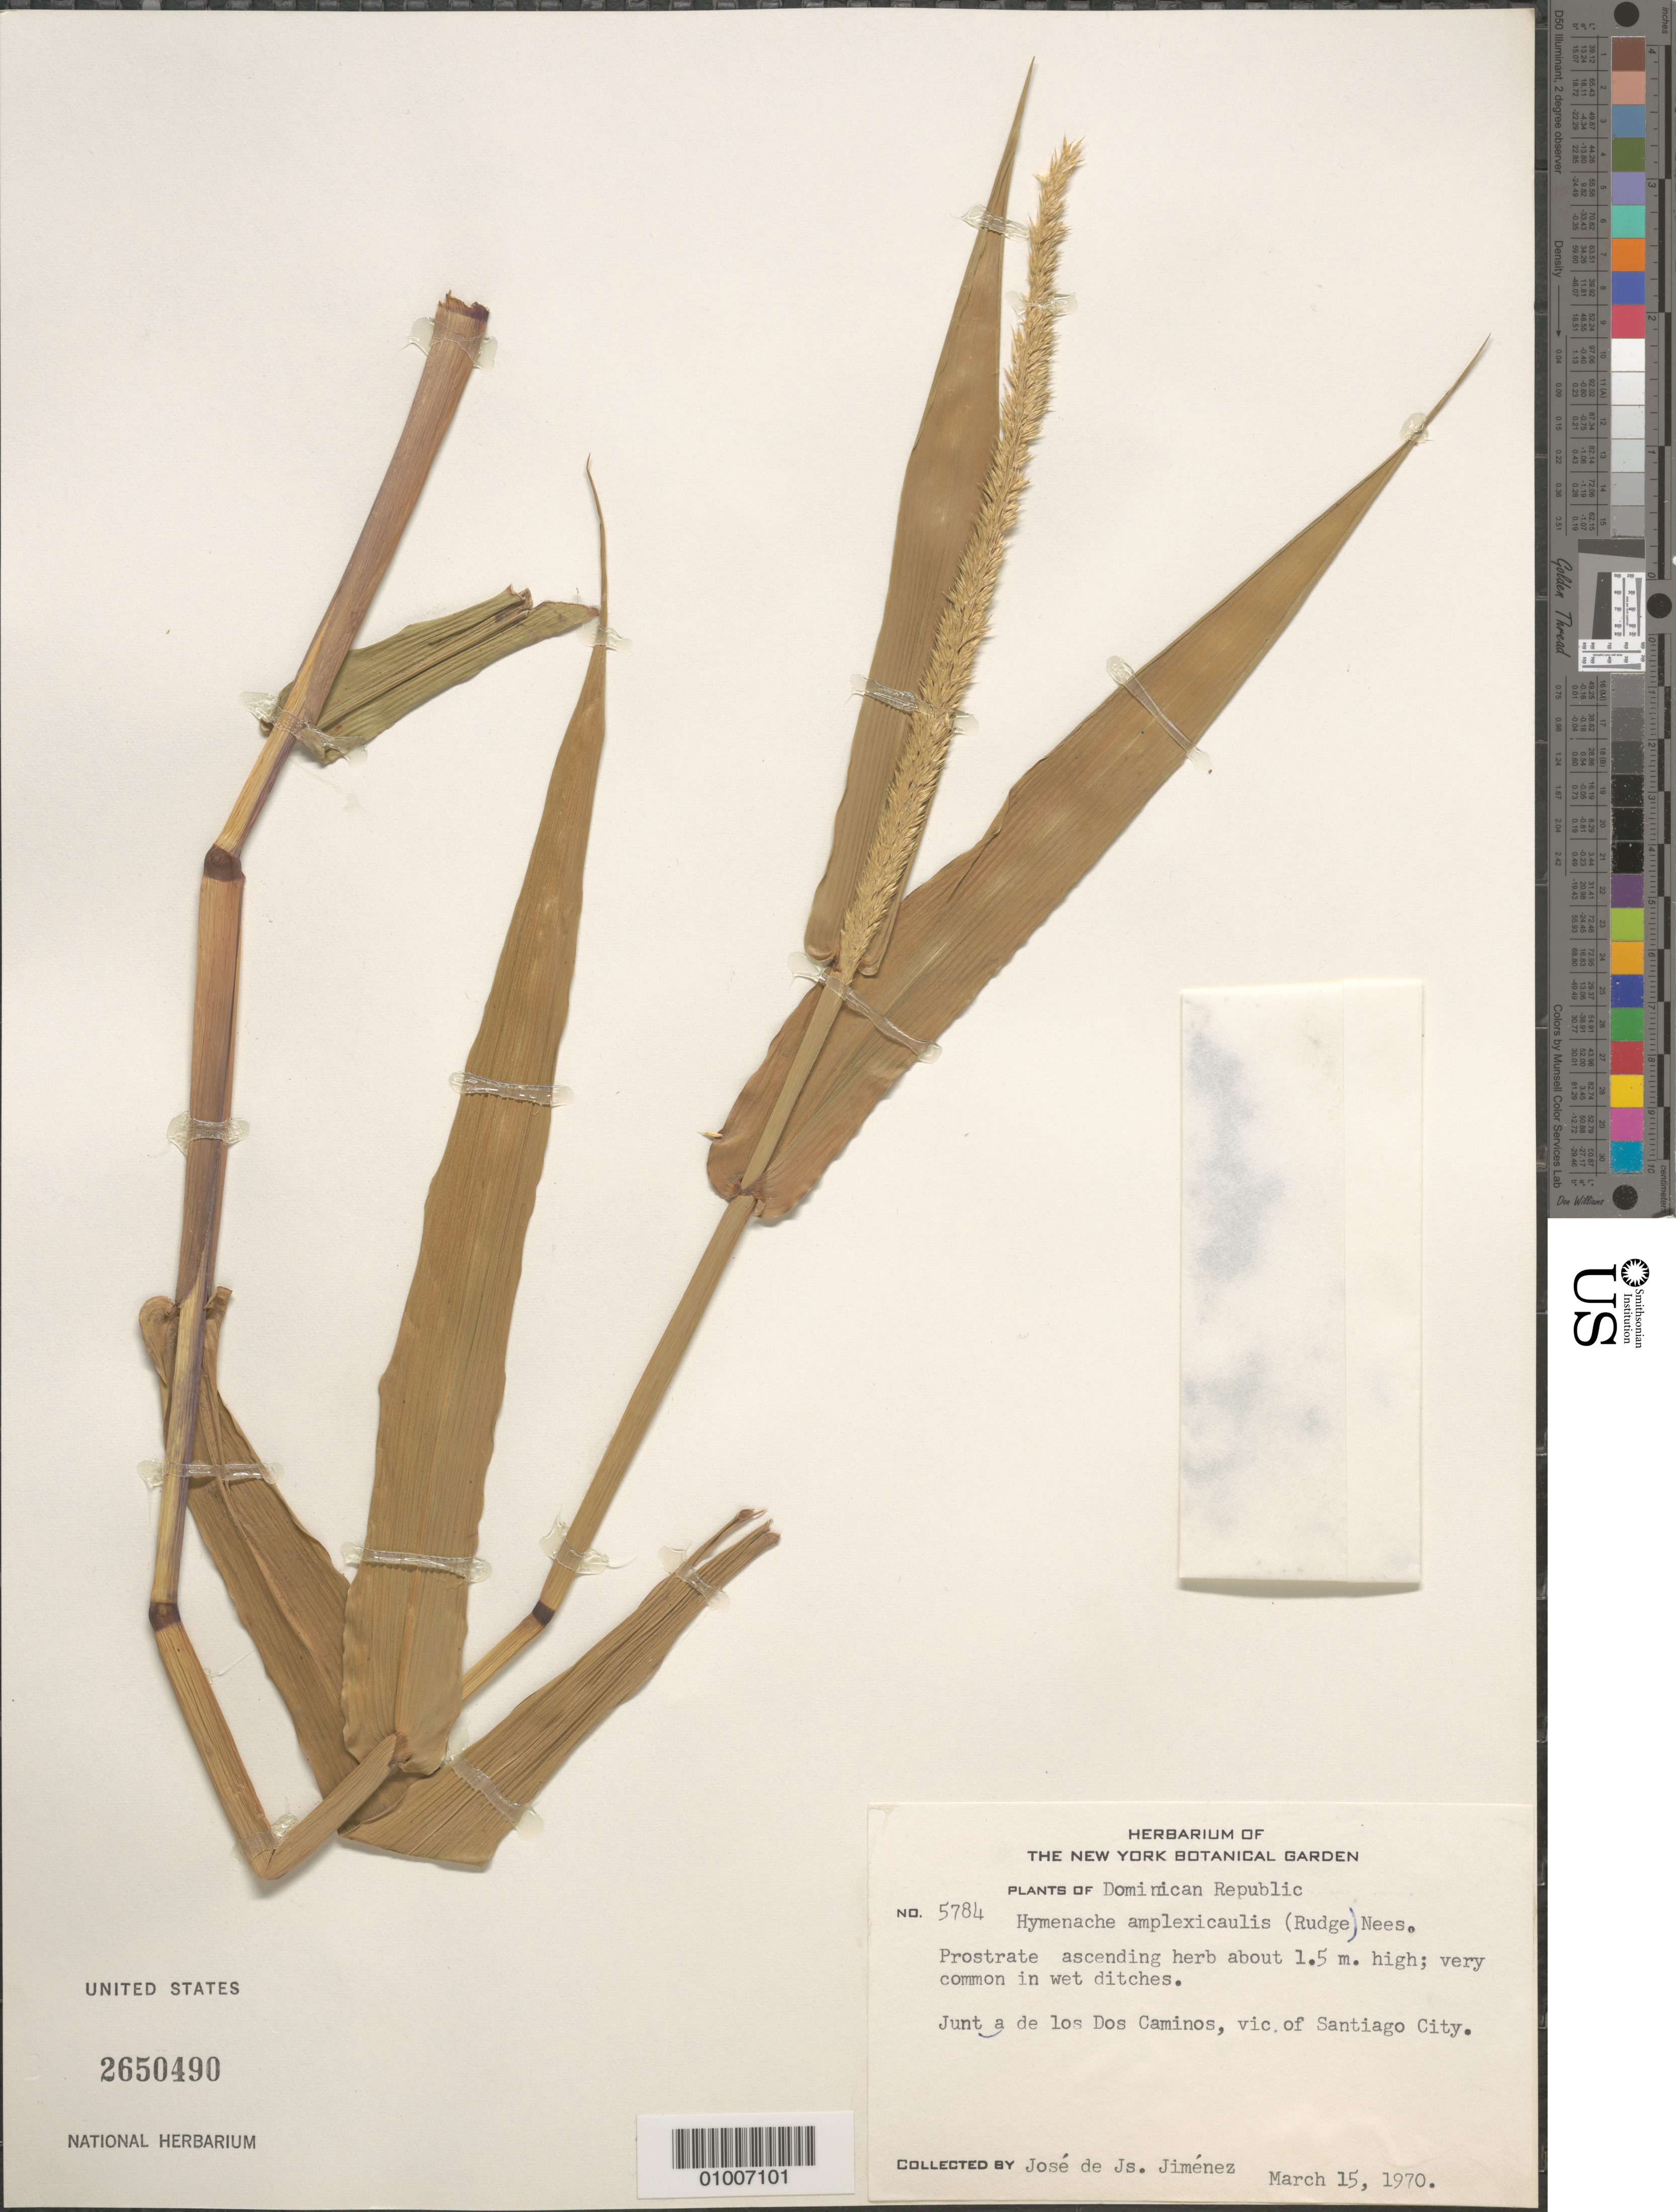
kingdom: Plantae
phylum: Tracheophyta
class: Liliopsida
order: Poales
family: Poaceae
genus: Hymenachne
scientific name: Hymenachne amplexicaulis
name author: (Rudge) Nees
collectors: J. J. Jiménez Almonte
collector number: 5784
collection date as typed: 15 Mar 1970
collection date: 1970-03-15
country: Dominican Republic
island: Hispaniola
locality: vicinity of Santiago City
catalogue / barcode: US 2650490